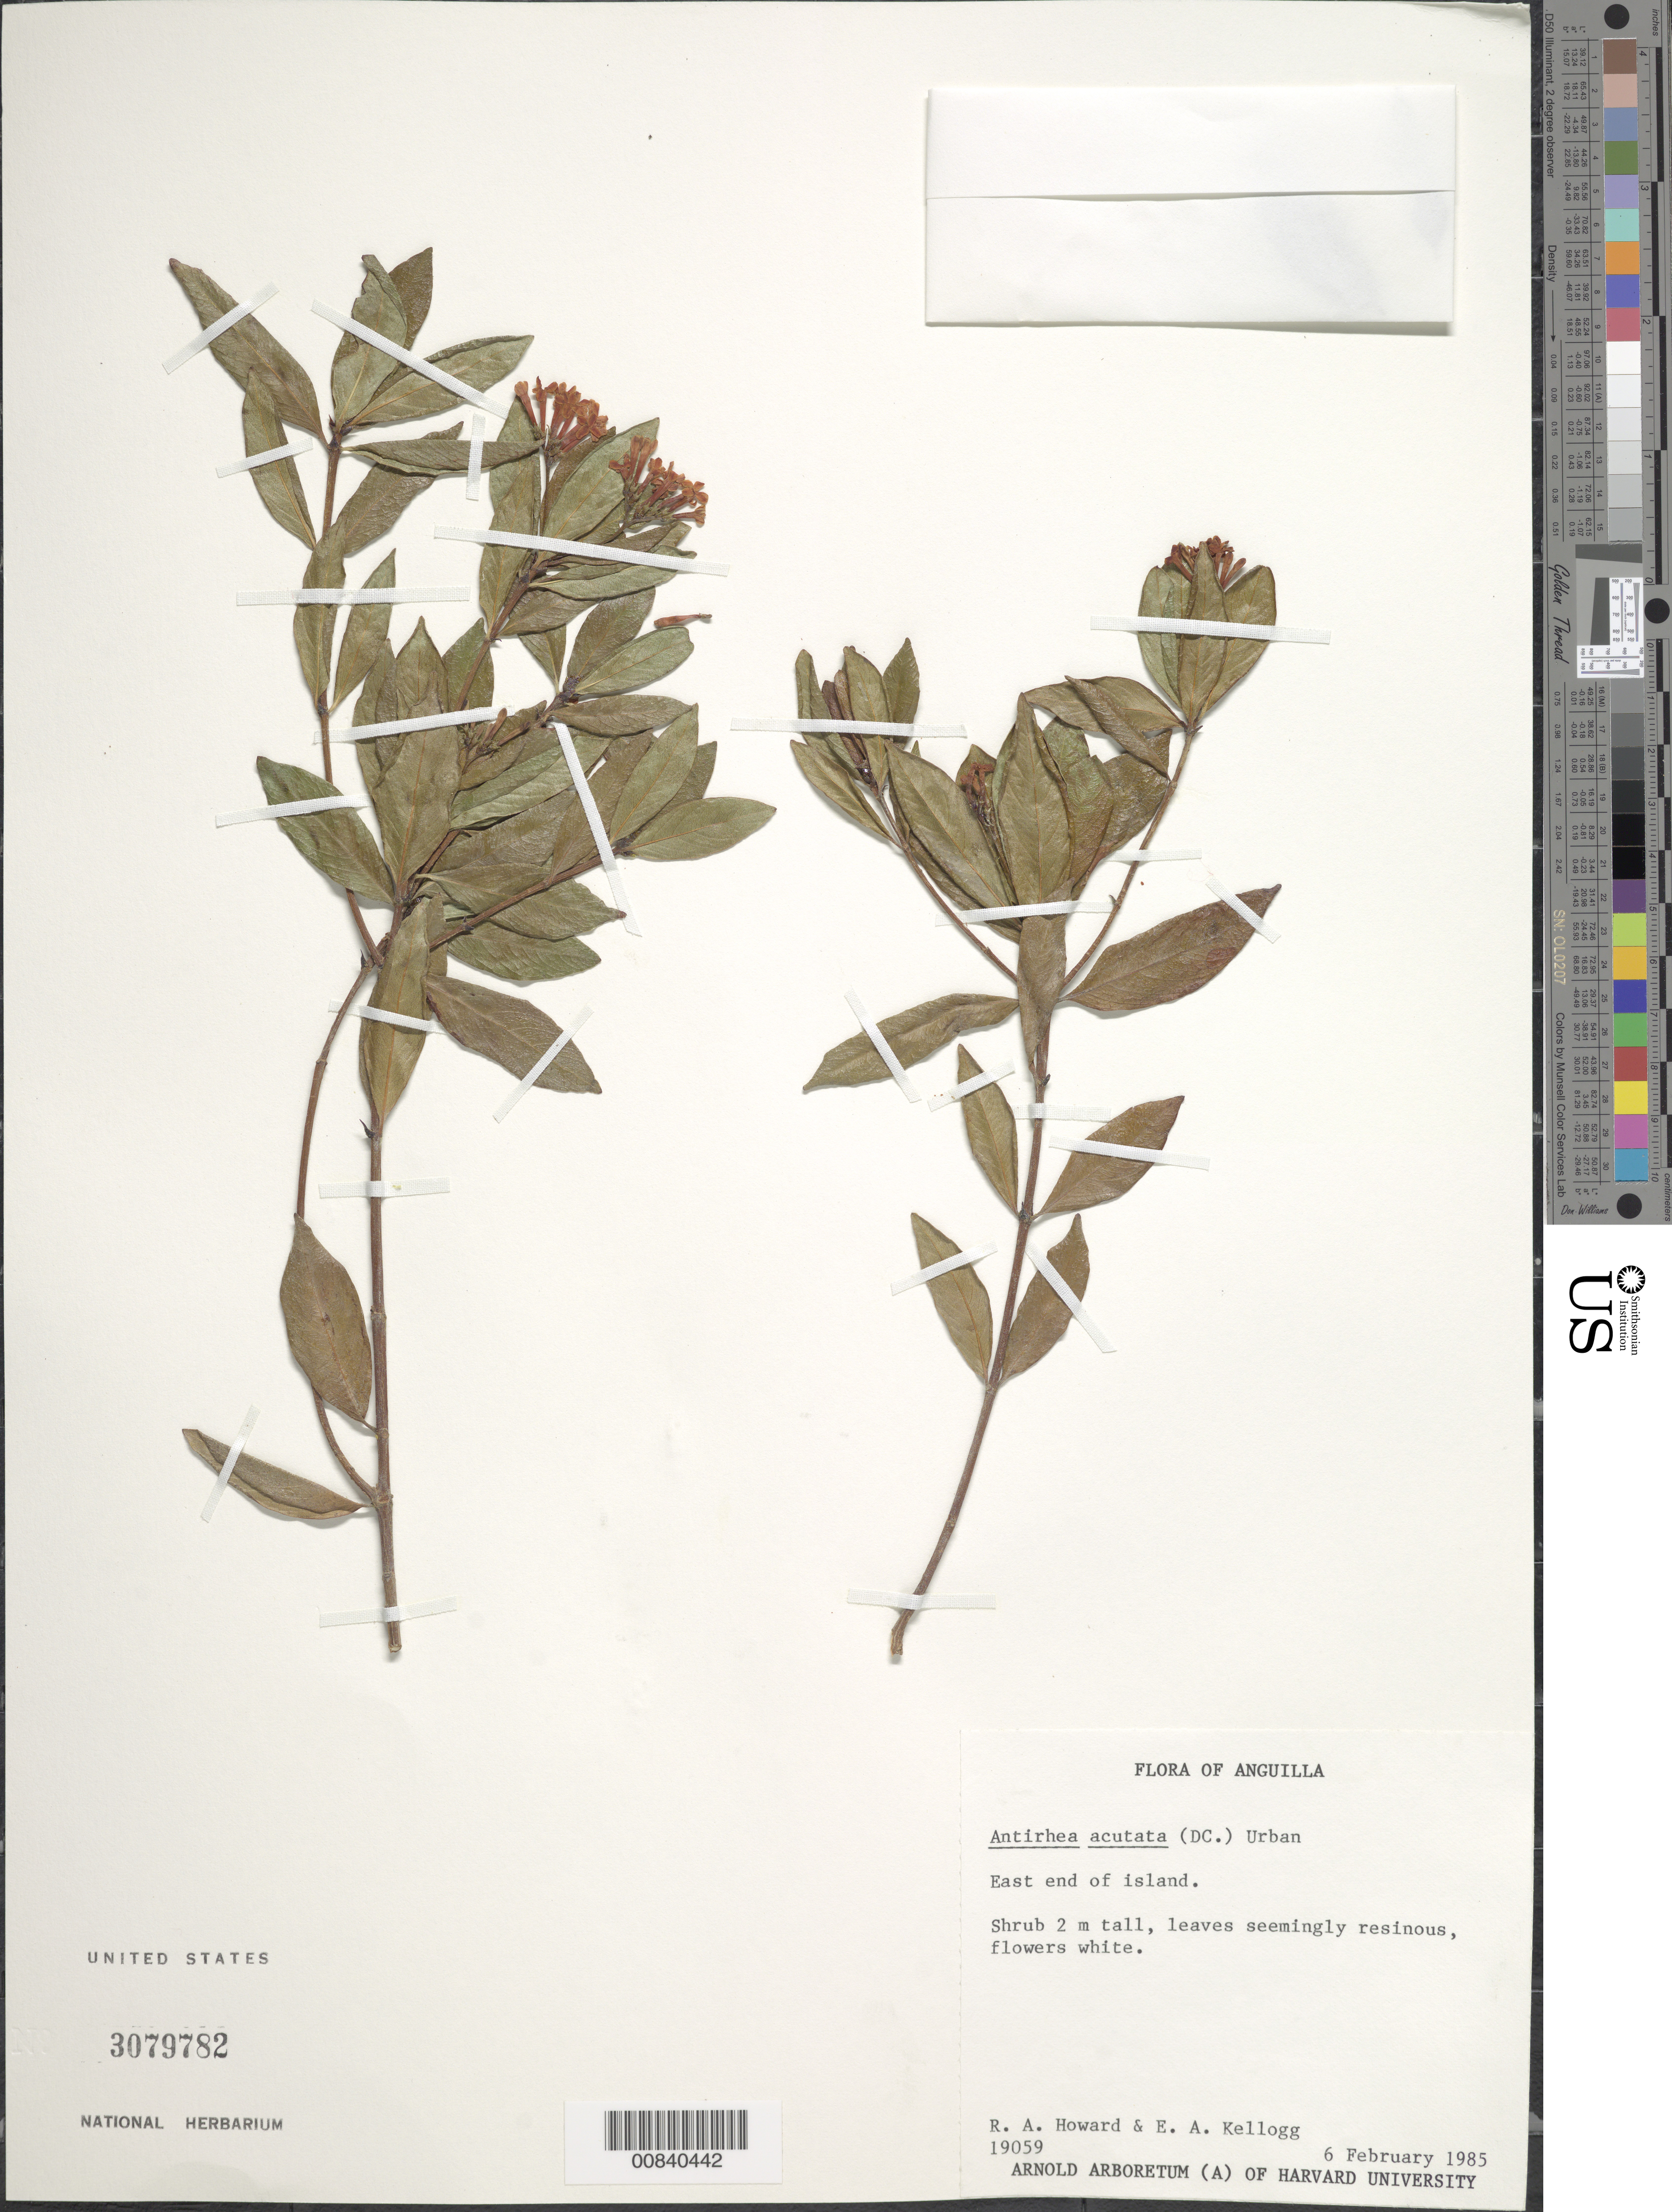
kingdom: Plantae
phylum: Tracheophyta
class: Magnoliopsida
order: Gentianales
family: Rubiaceae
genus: Stenostomum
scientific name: Stenostomum acutatum var. acutatum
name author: DC.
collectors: R. A. Howard & E. A. Kellogg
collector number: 19059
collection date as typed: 06 Feb 1985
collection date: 1985-02-06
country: Anguilla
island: Anguilla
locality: Anguilla. East end of island.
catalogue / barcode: US 3079782